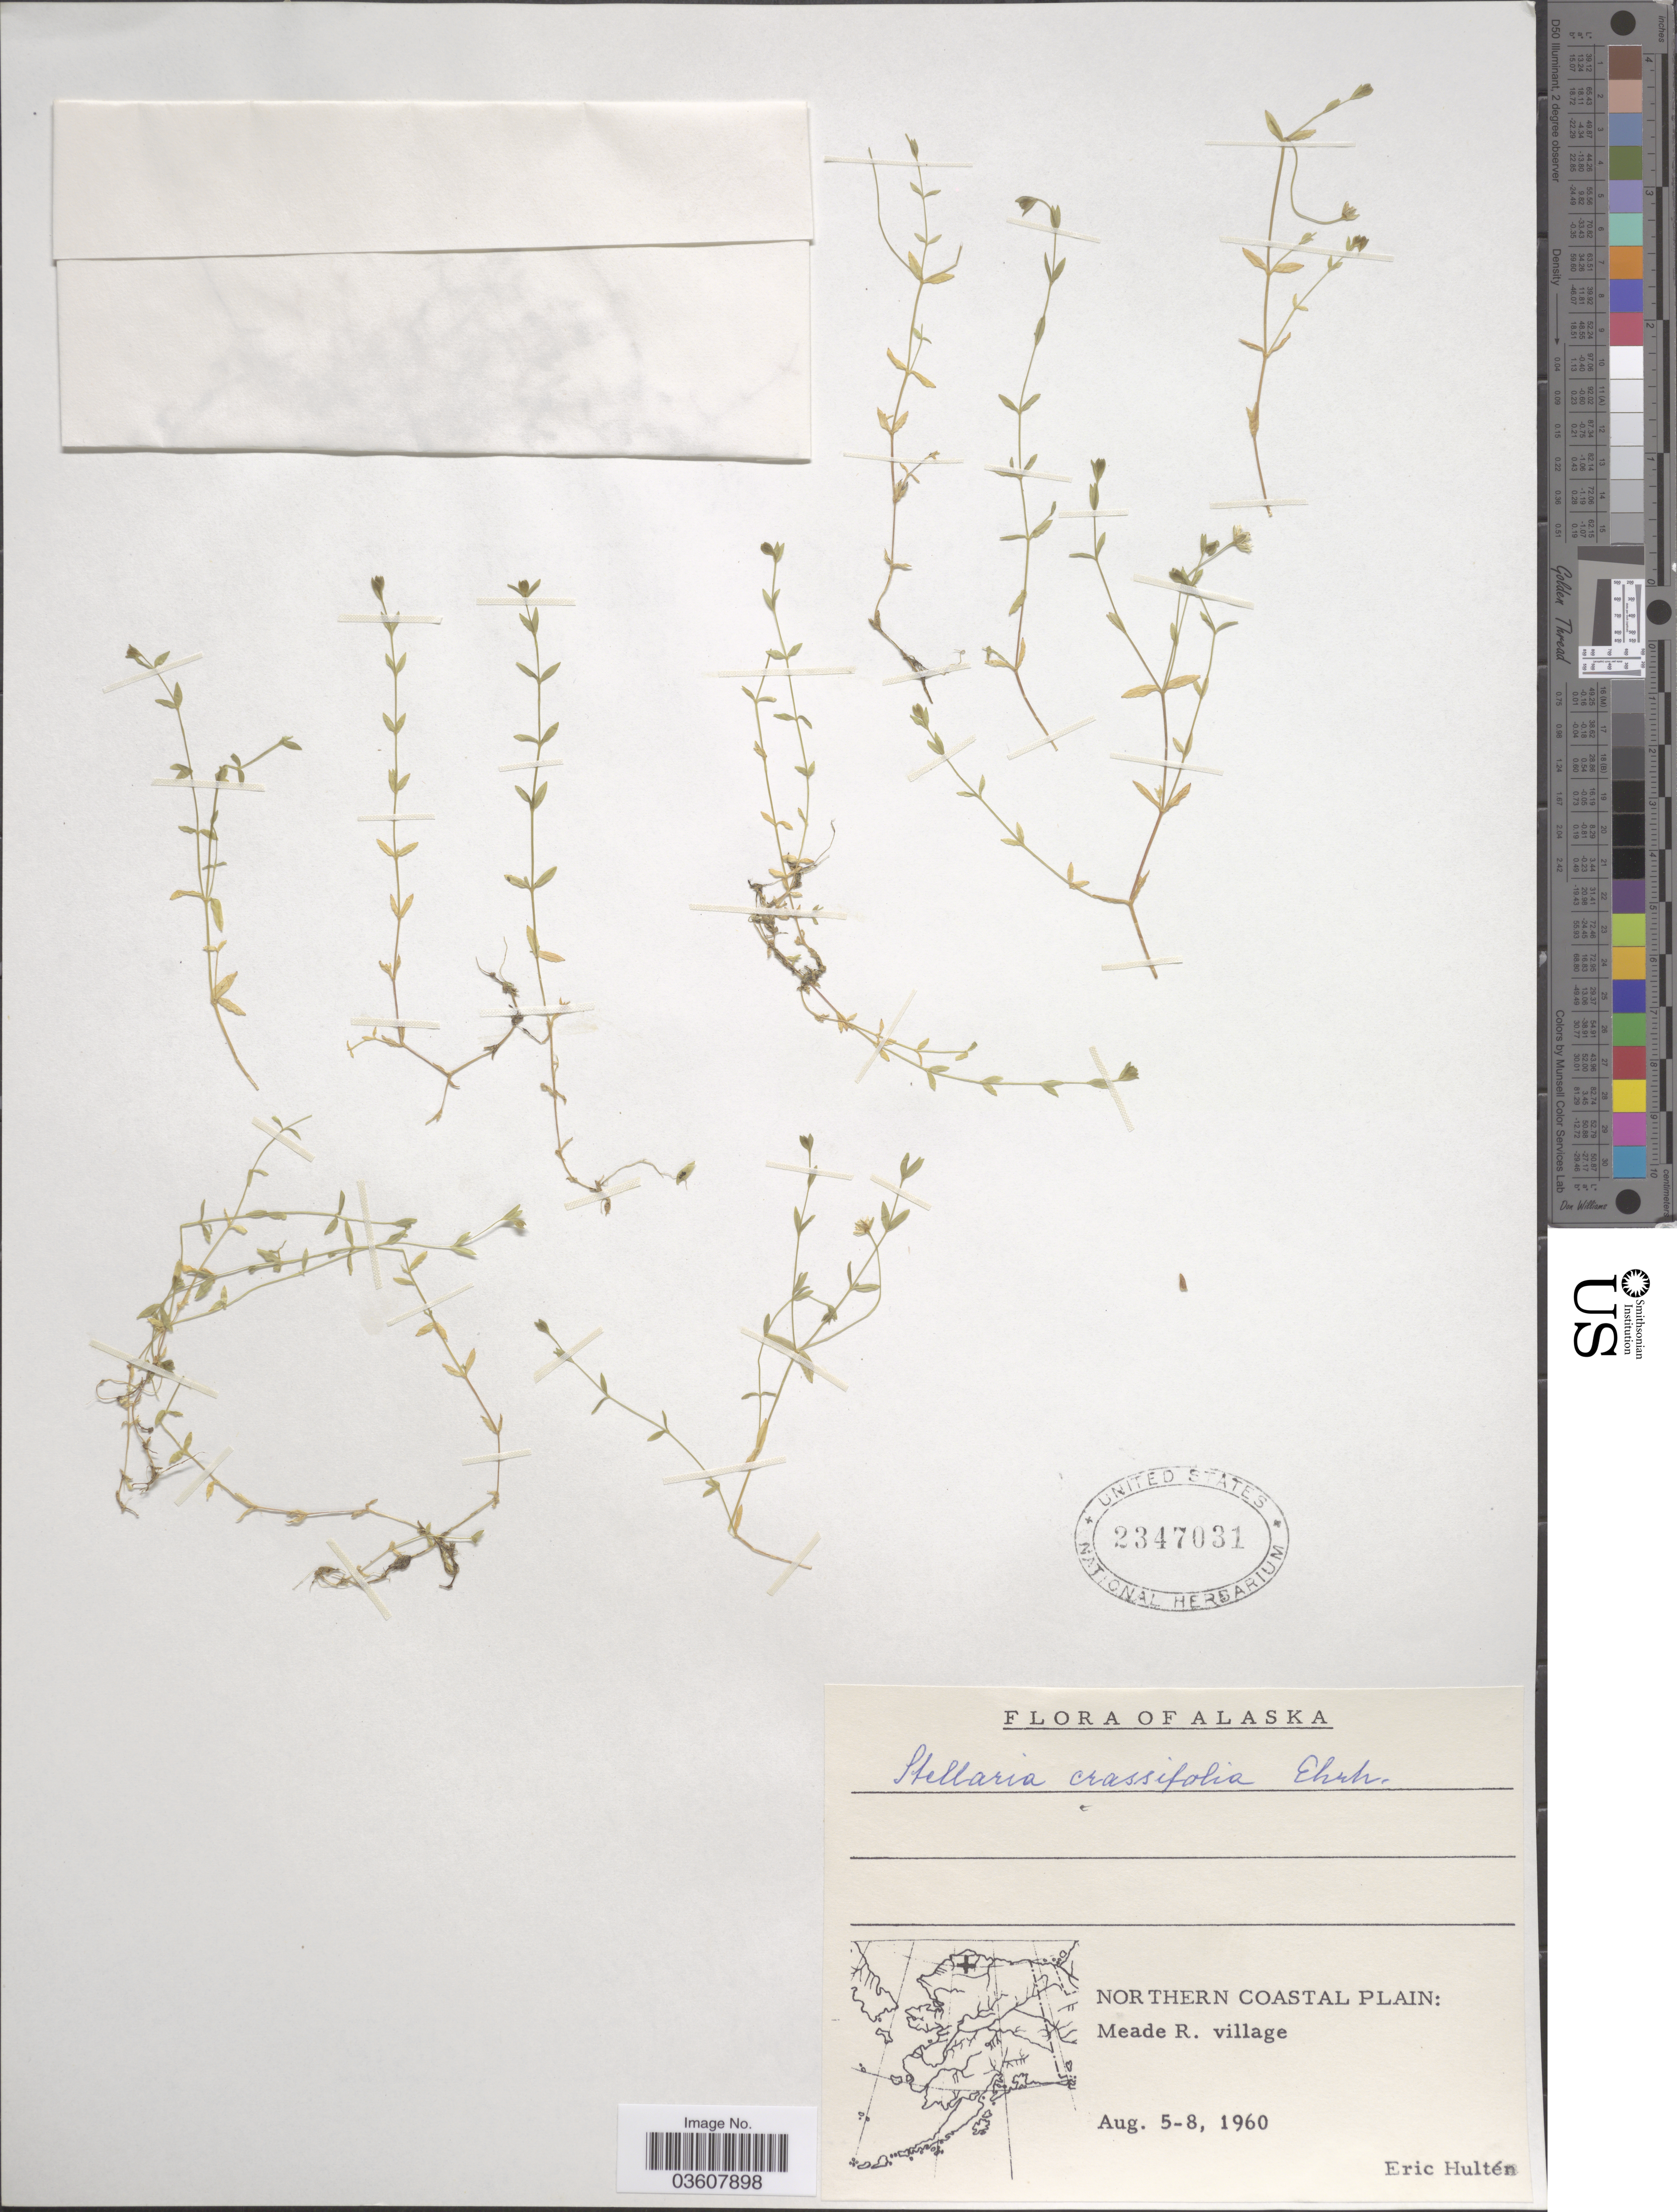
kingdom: Plantae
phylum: Tracheophyta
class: Magnoliopsida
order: Caryophyllales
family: Caryophyllaceae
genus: Stellaria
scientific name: Stellaria crassifolia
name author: Ehrh.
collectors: E. G. Hultén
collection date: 1960-08-05/1960-08-08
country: United States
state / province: Alaska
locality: Northern Coastal Plain: Meade R. village.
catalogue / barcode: US 2347031